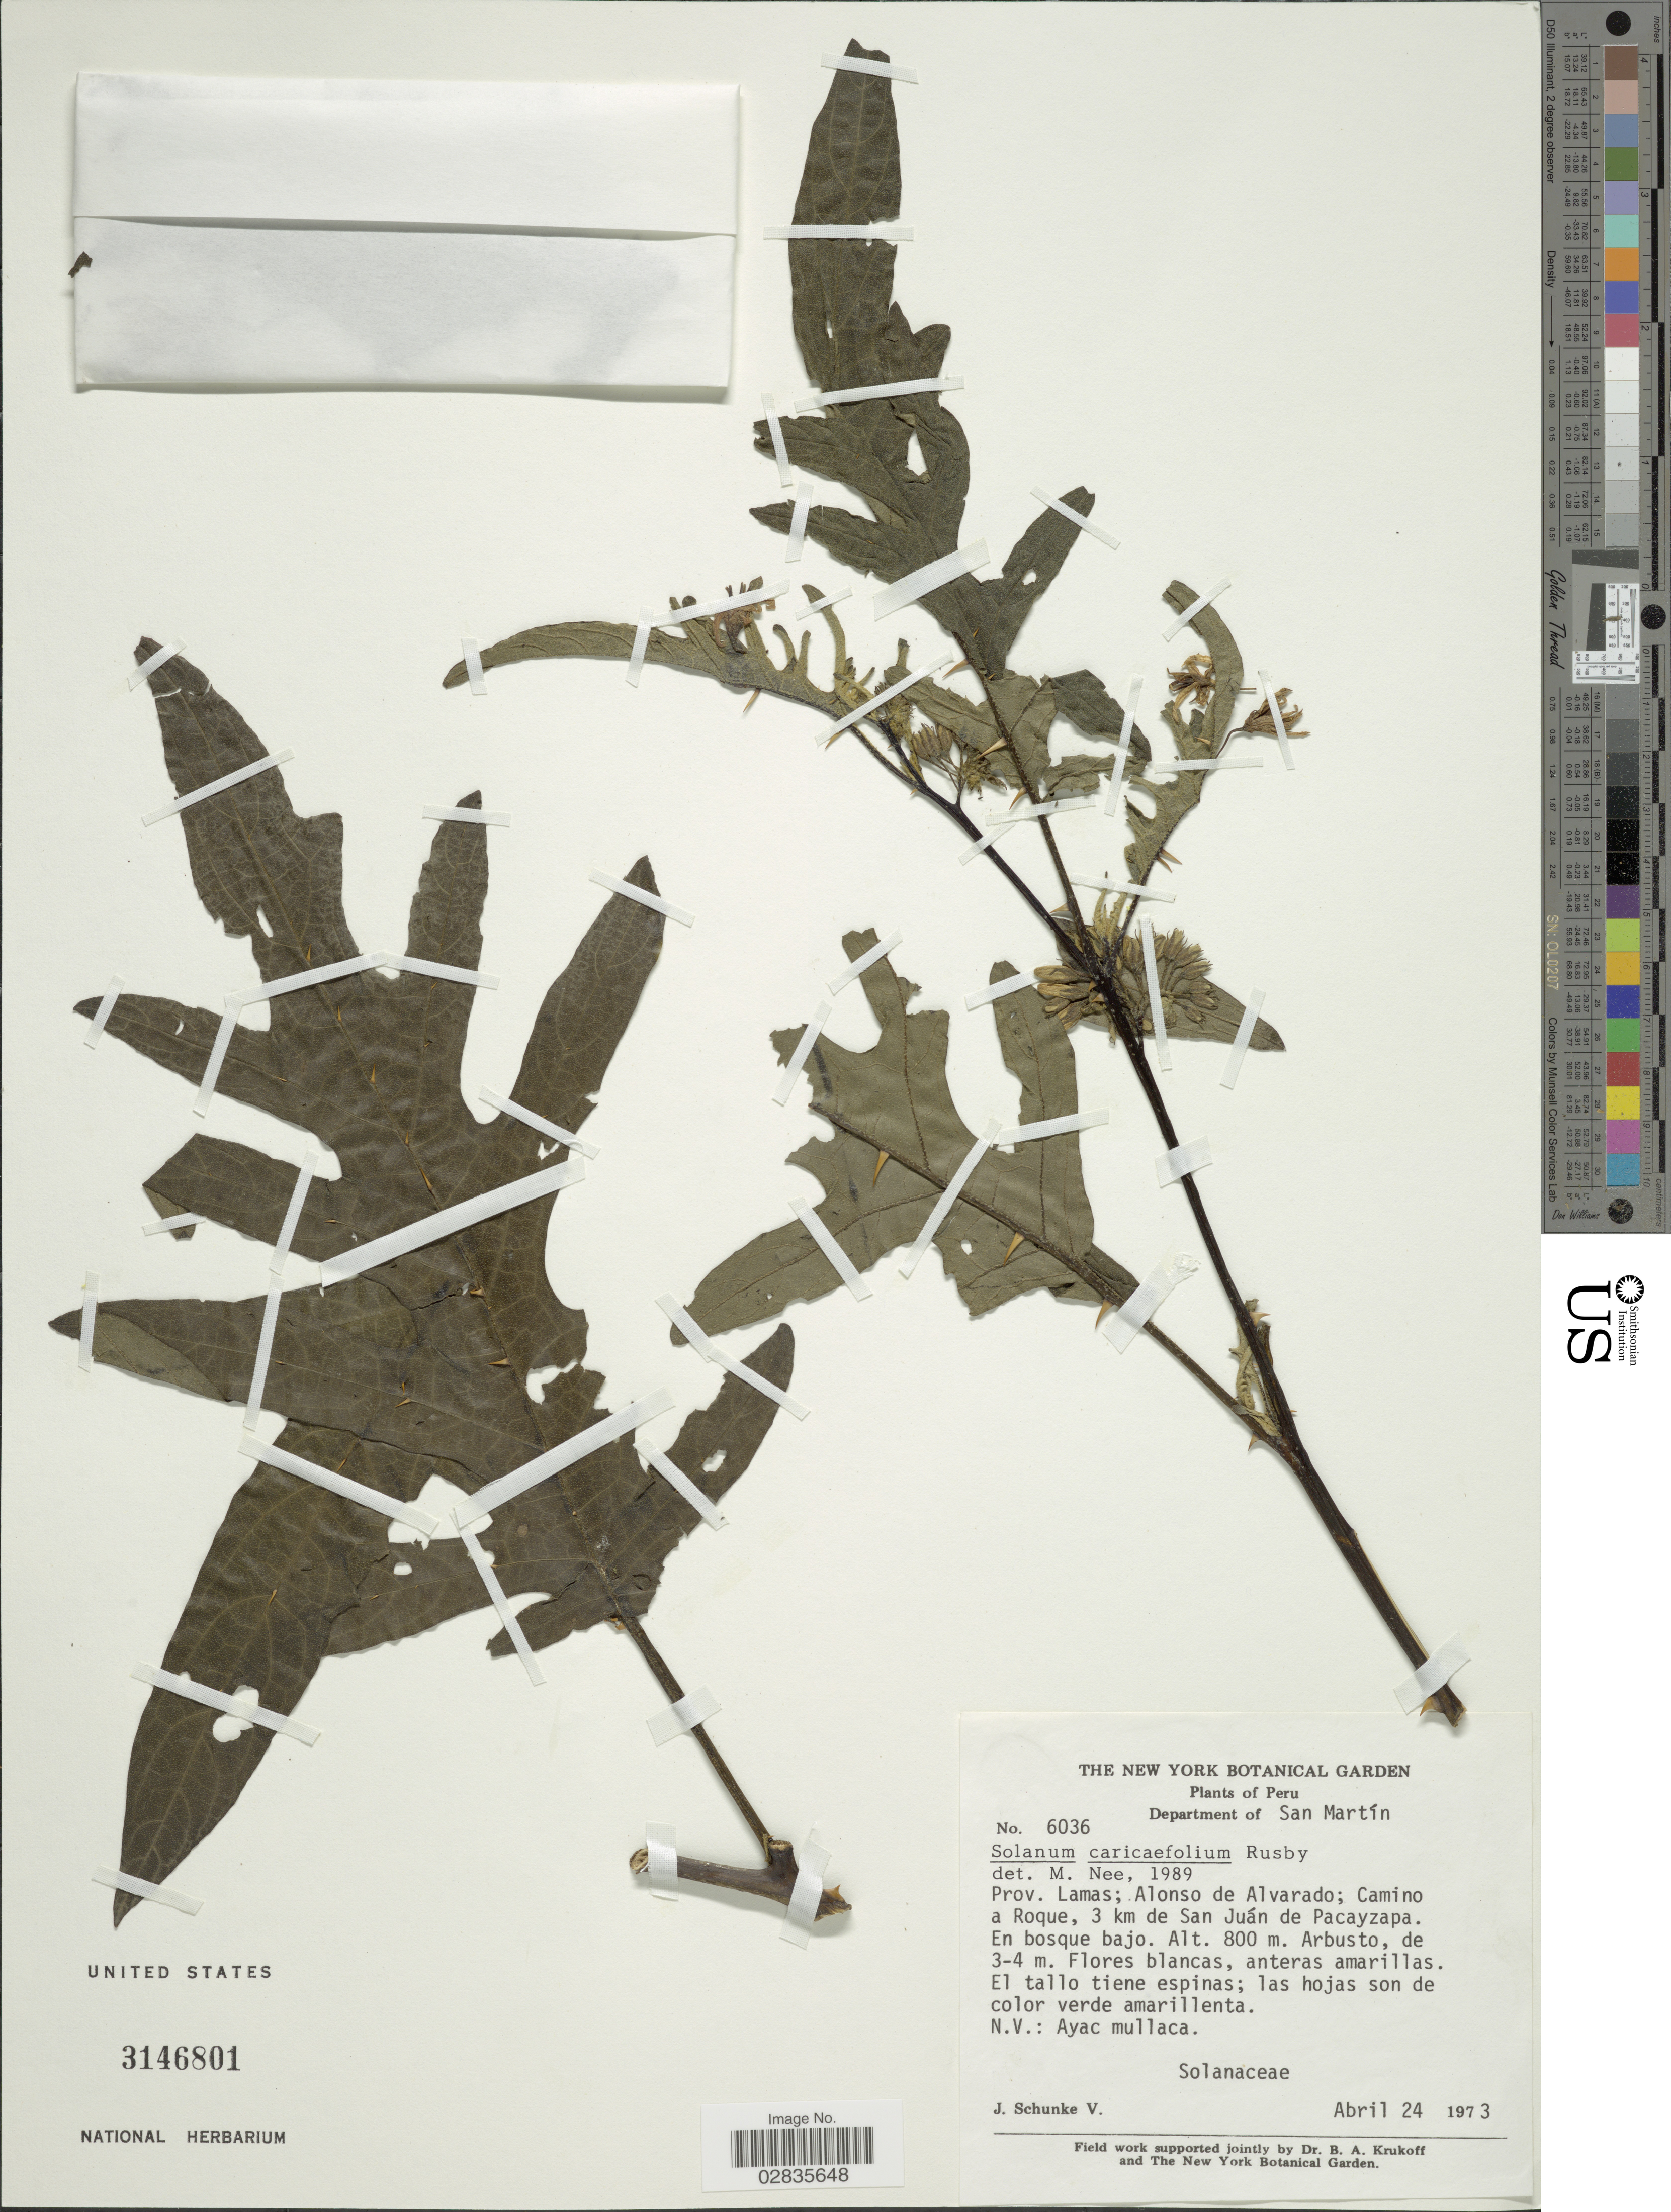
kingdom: Plantae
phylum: Tracheophyta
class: Magnoliopsida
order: Solanales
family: Solanaceae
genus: Solanum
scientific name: Solanum caricaefolium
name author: Rusby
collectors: J. Schunke Vigo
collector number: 6036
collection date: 1973-04-24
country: Peru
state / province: San Martín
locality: Department of San Martín, Prov. Lamas; Alonso de Alvarado; Camino a Roque, 3 km de San Juán de Pacayzapa.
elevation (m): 800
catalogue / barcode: US 3146801